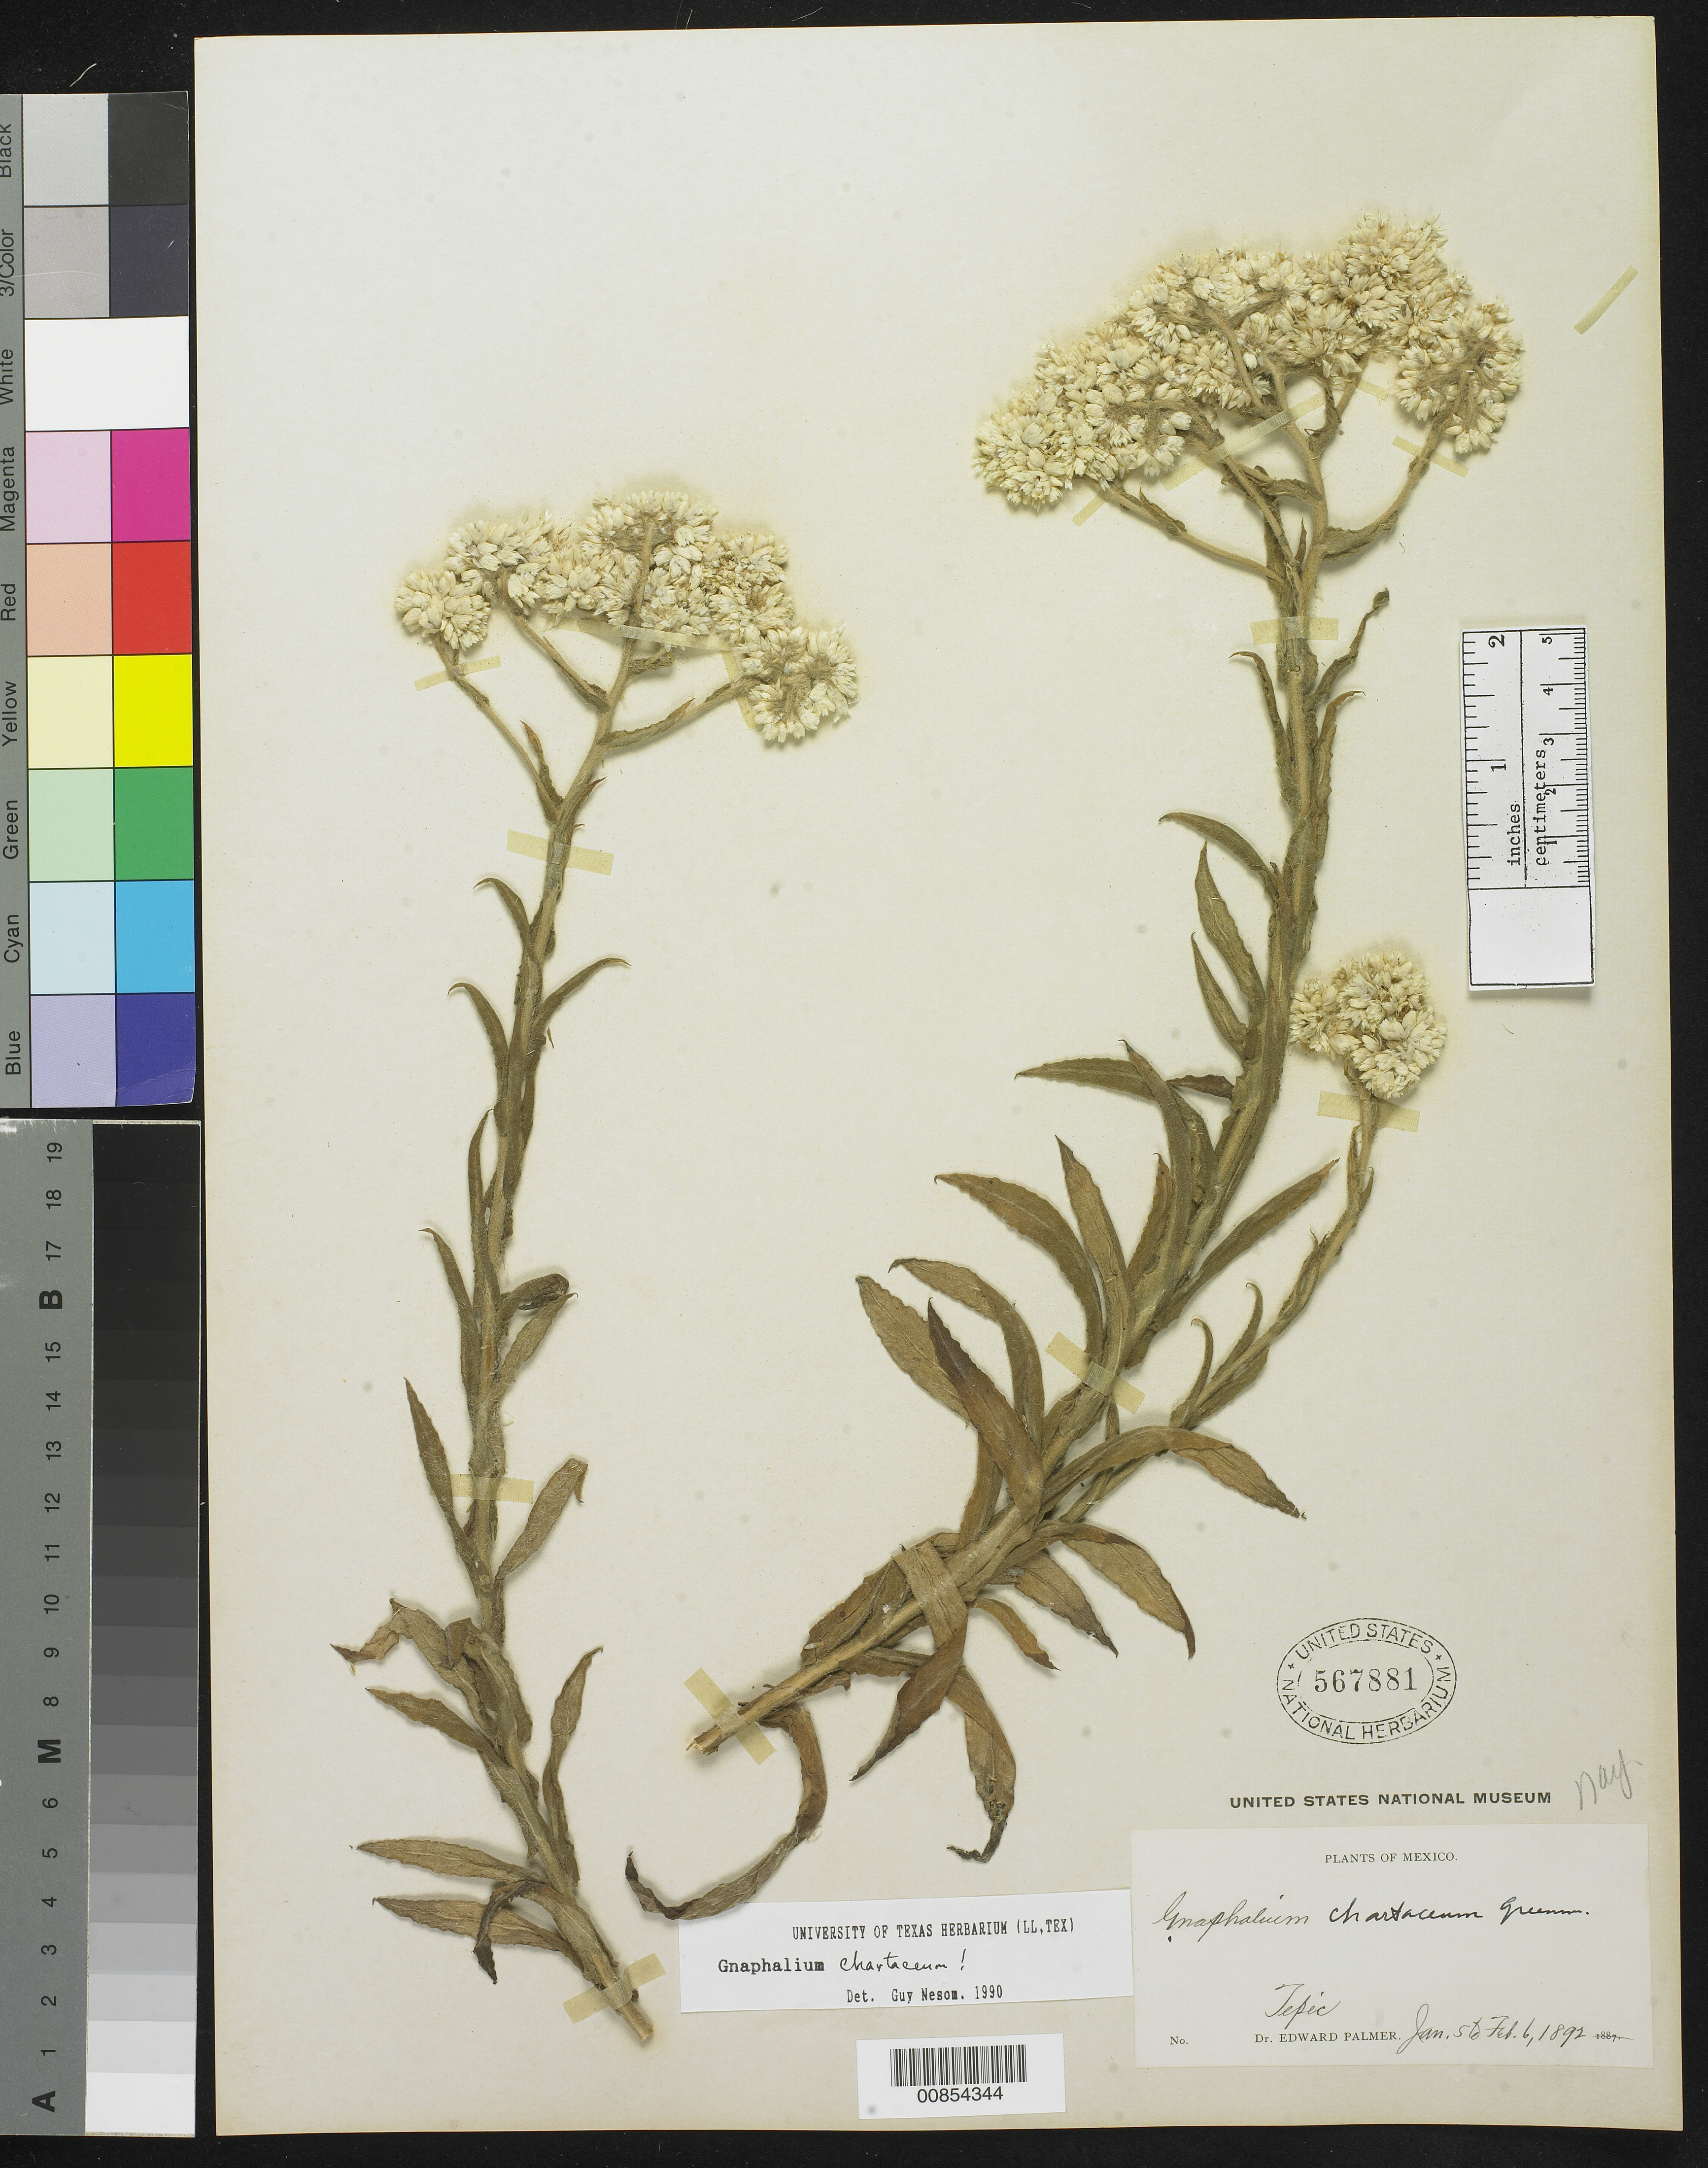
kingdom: Plantae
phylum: Tracheophyta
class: Magnoliopsida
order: Asterales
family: Asteraceae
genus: Pseudognaphalium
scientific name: Pseudognaphalium chartaceum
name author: (Greenm.) Anderb.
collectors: E. Palmer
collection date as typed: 05 Jan 1892 to 06 Feb 1892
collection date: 1892-01-05/1892-02-06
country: Mexico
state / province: Nayarit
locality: Tepic, Nayarit.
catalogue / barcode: US 567881